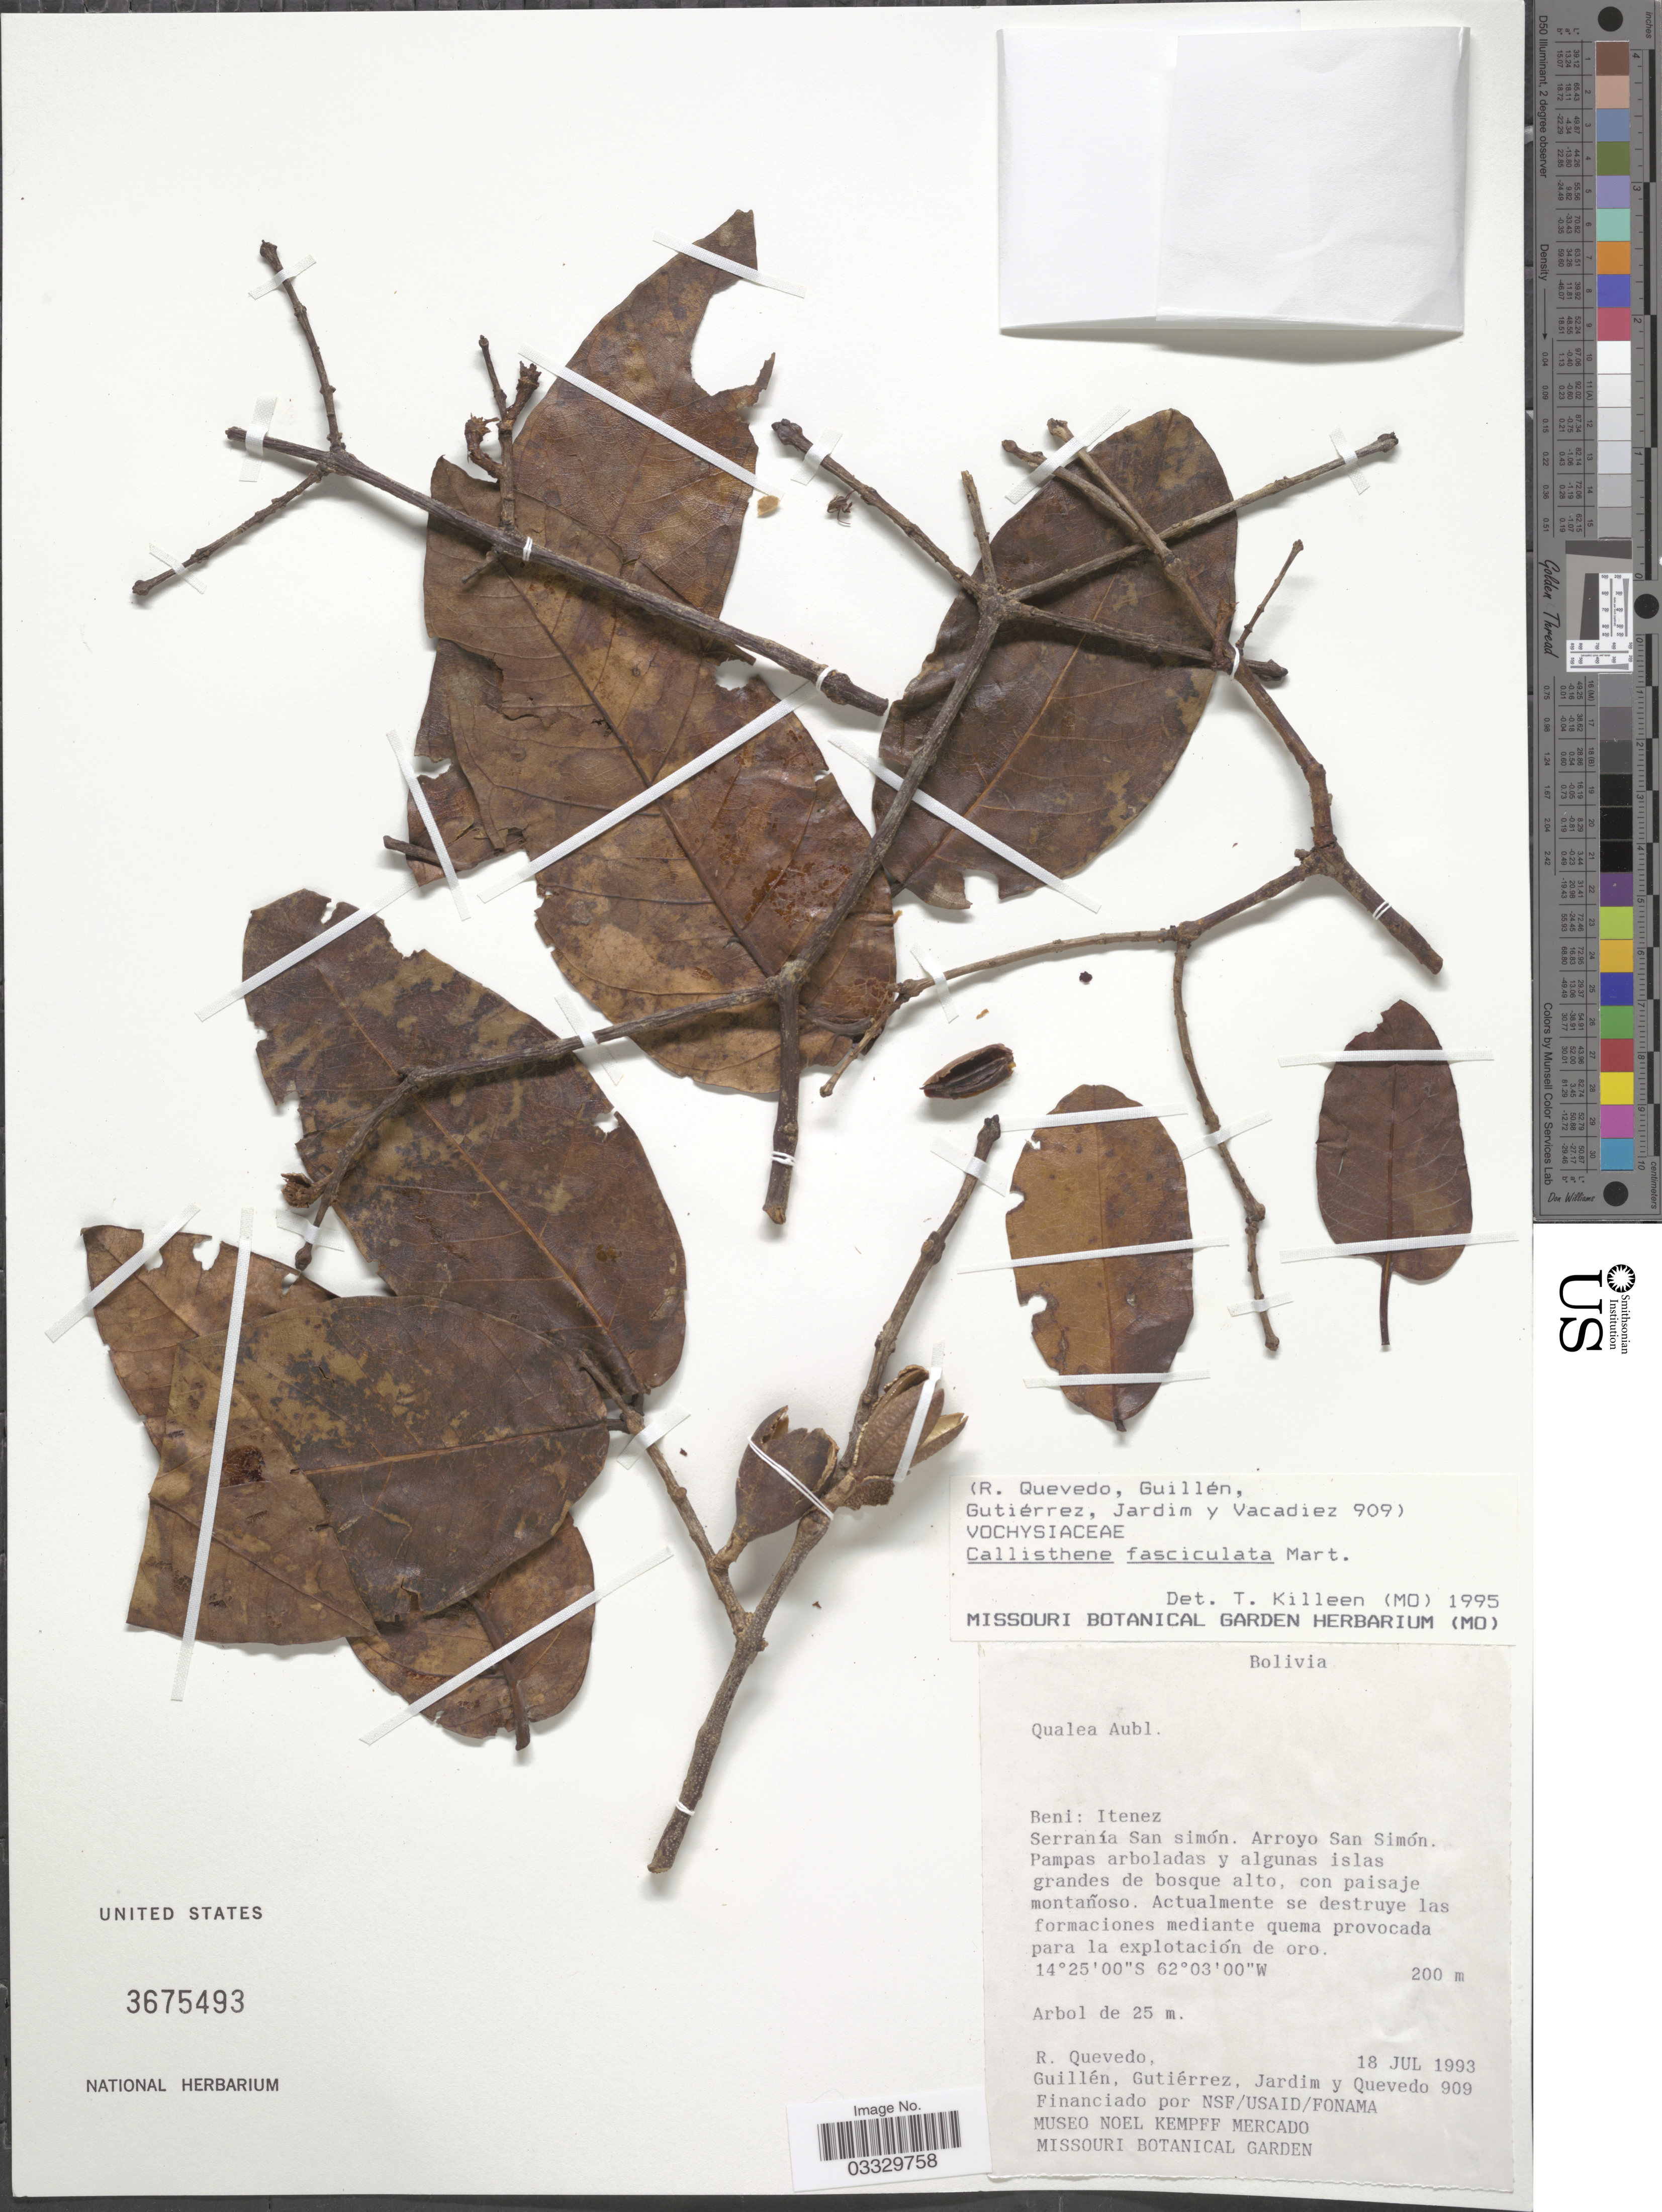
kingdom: Plantae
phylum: Tracheophyta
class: Magnoliopsida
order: Myrtales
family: Vochysiaceae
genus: Callisthene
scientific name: Callisthene fasciculata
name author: Mart.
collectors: R. Quevedo, -- Guillen, Gutiérrez, --, Jardim, -- & -- Quevedo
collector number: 909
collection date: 1993-07-18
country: Bolivia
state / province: Beni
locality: Itenez. Serranía San simón. Arroyo San Simón.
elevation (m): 200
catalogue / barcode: US 3675493